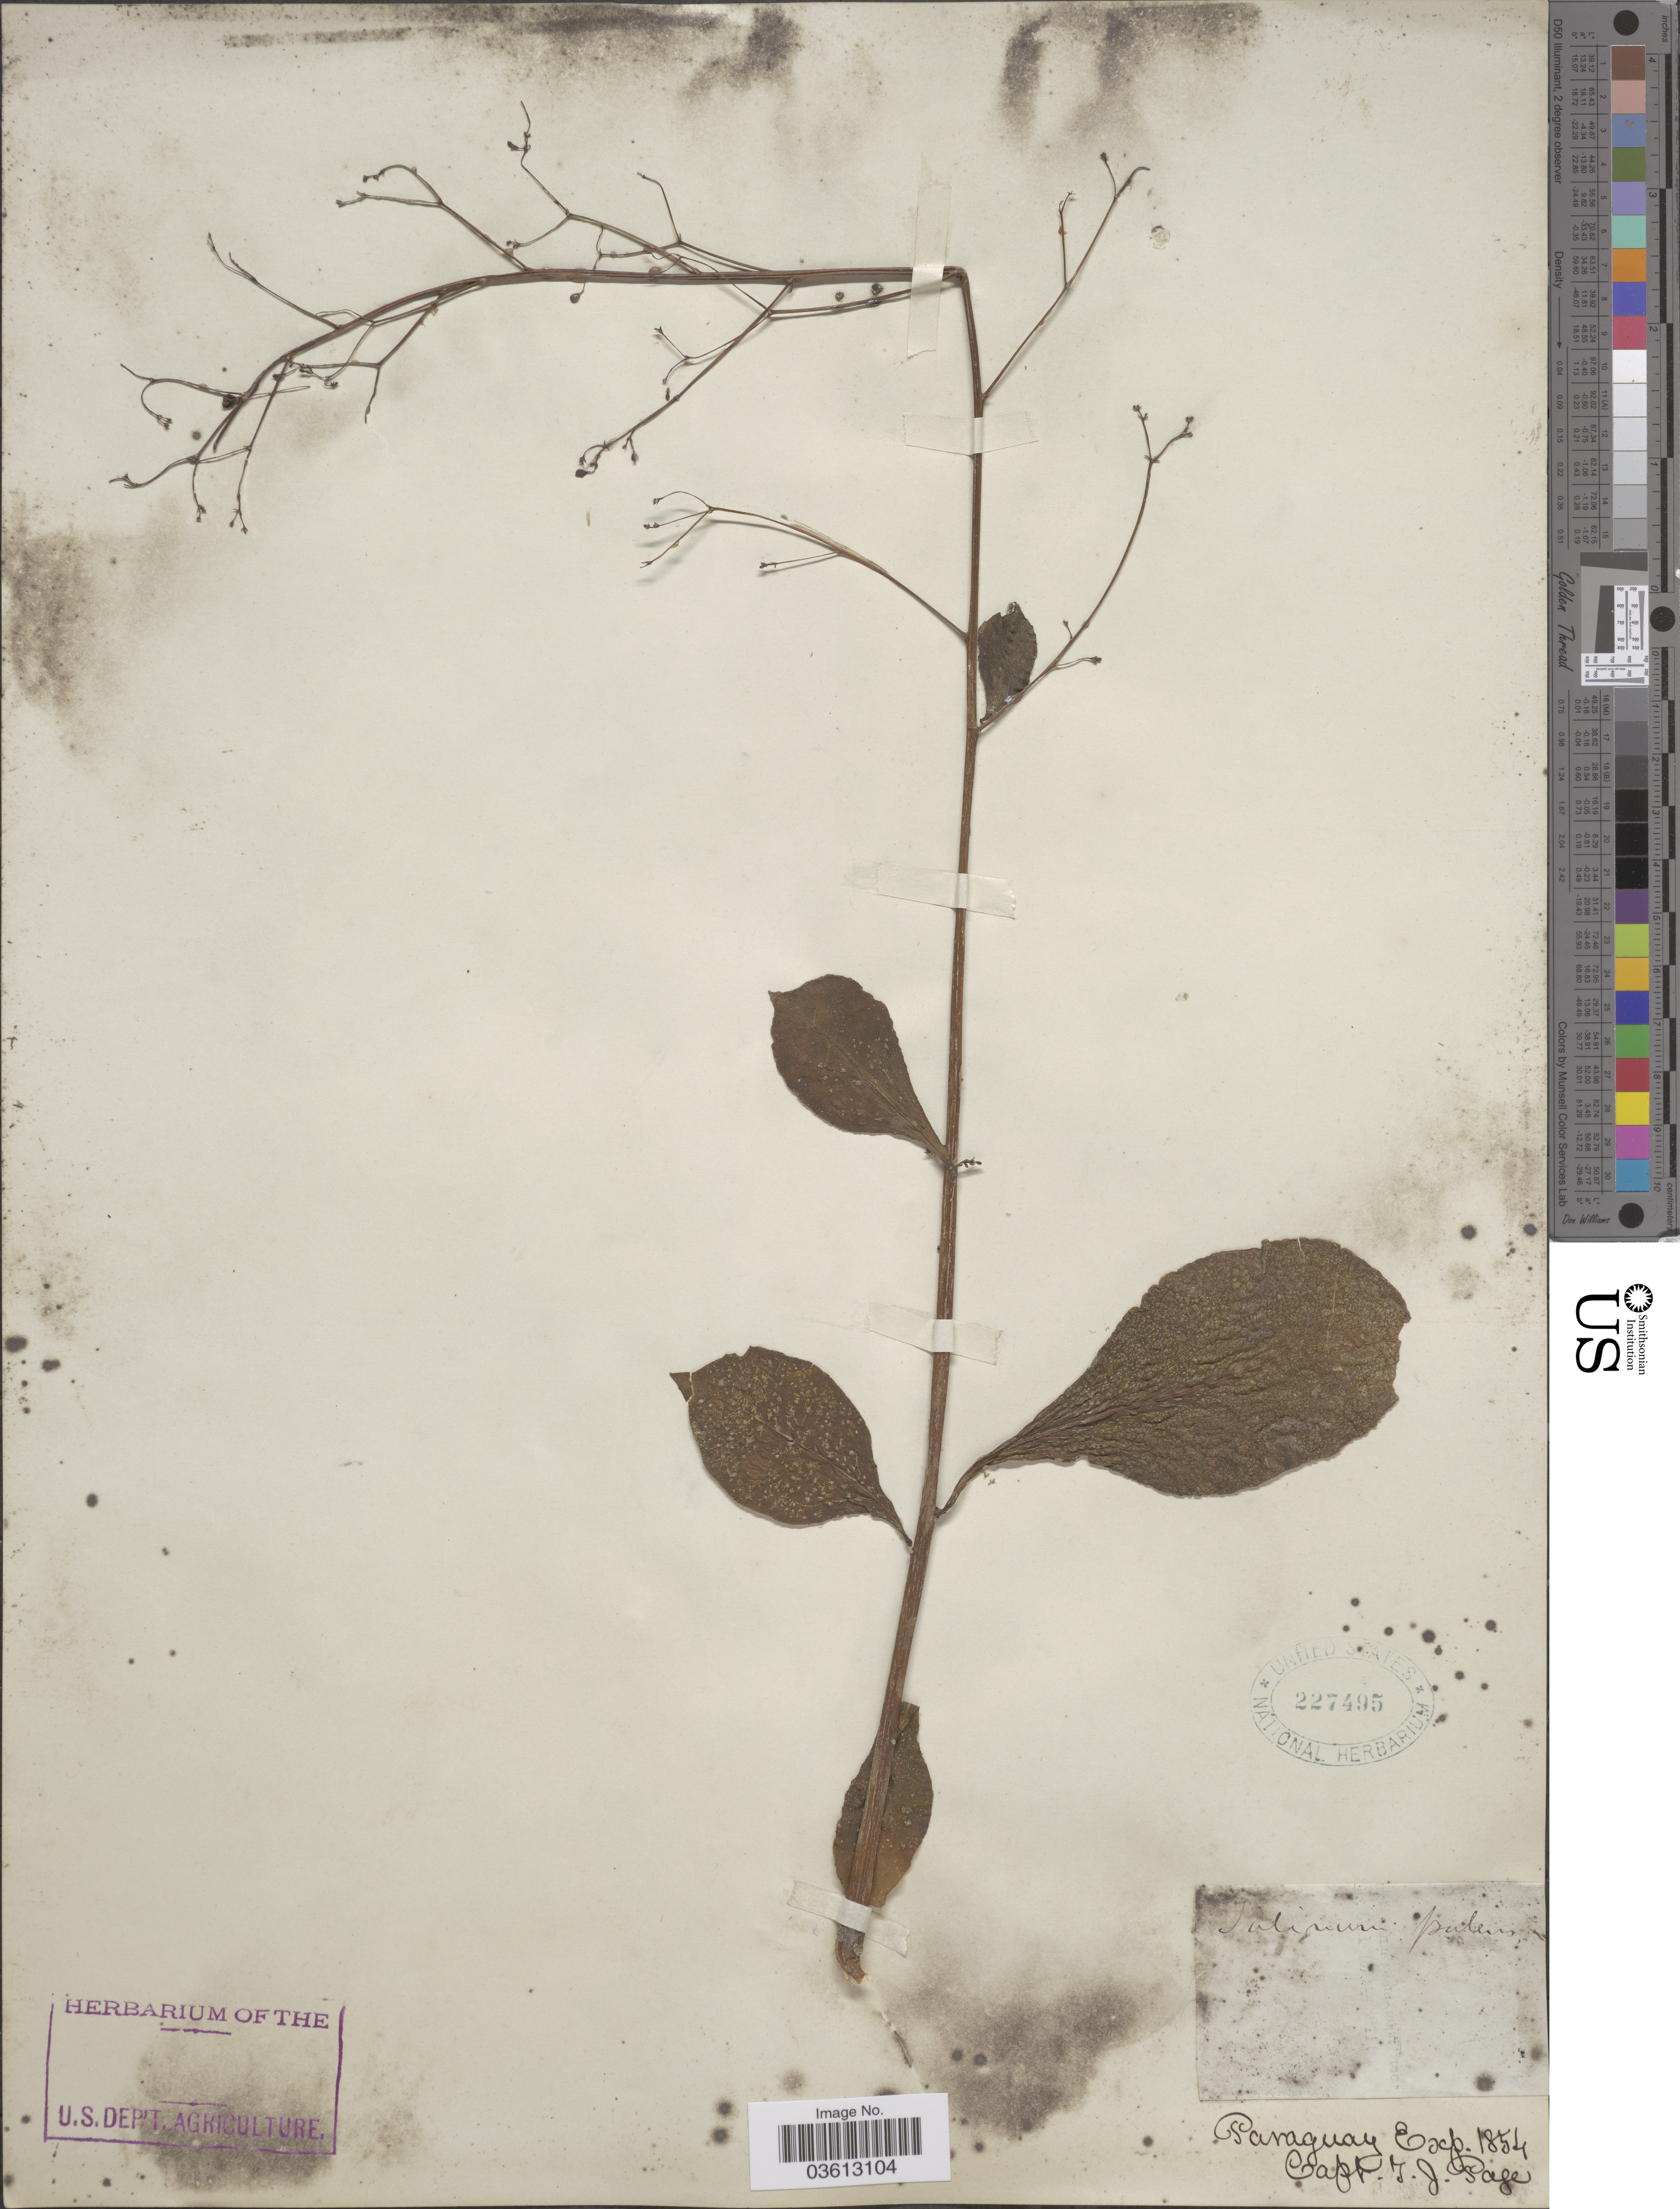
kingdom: Plantae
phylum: Tracheophyta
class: Magnoliopsida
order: Caryophyllales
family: Talinaceae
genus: Talinum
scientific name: Talinum paniculatum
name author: (Jacq.) Gaertn.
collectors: T. J. Page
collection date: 1854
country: Paraguay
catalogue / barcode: US 227495